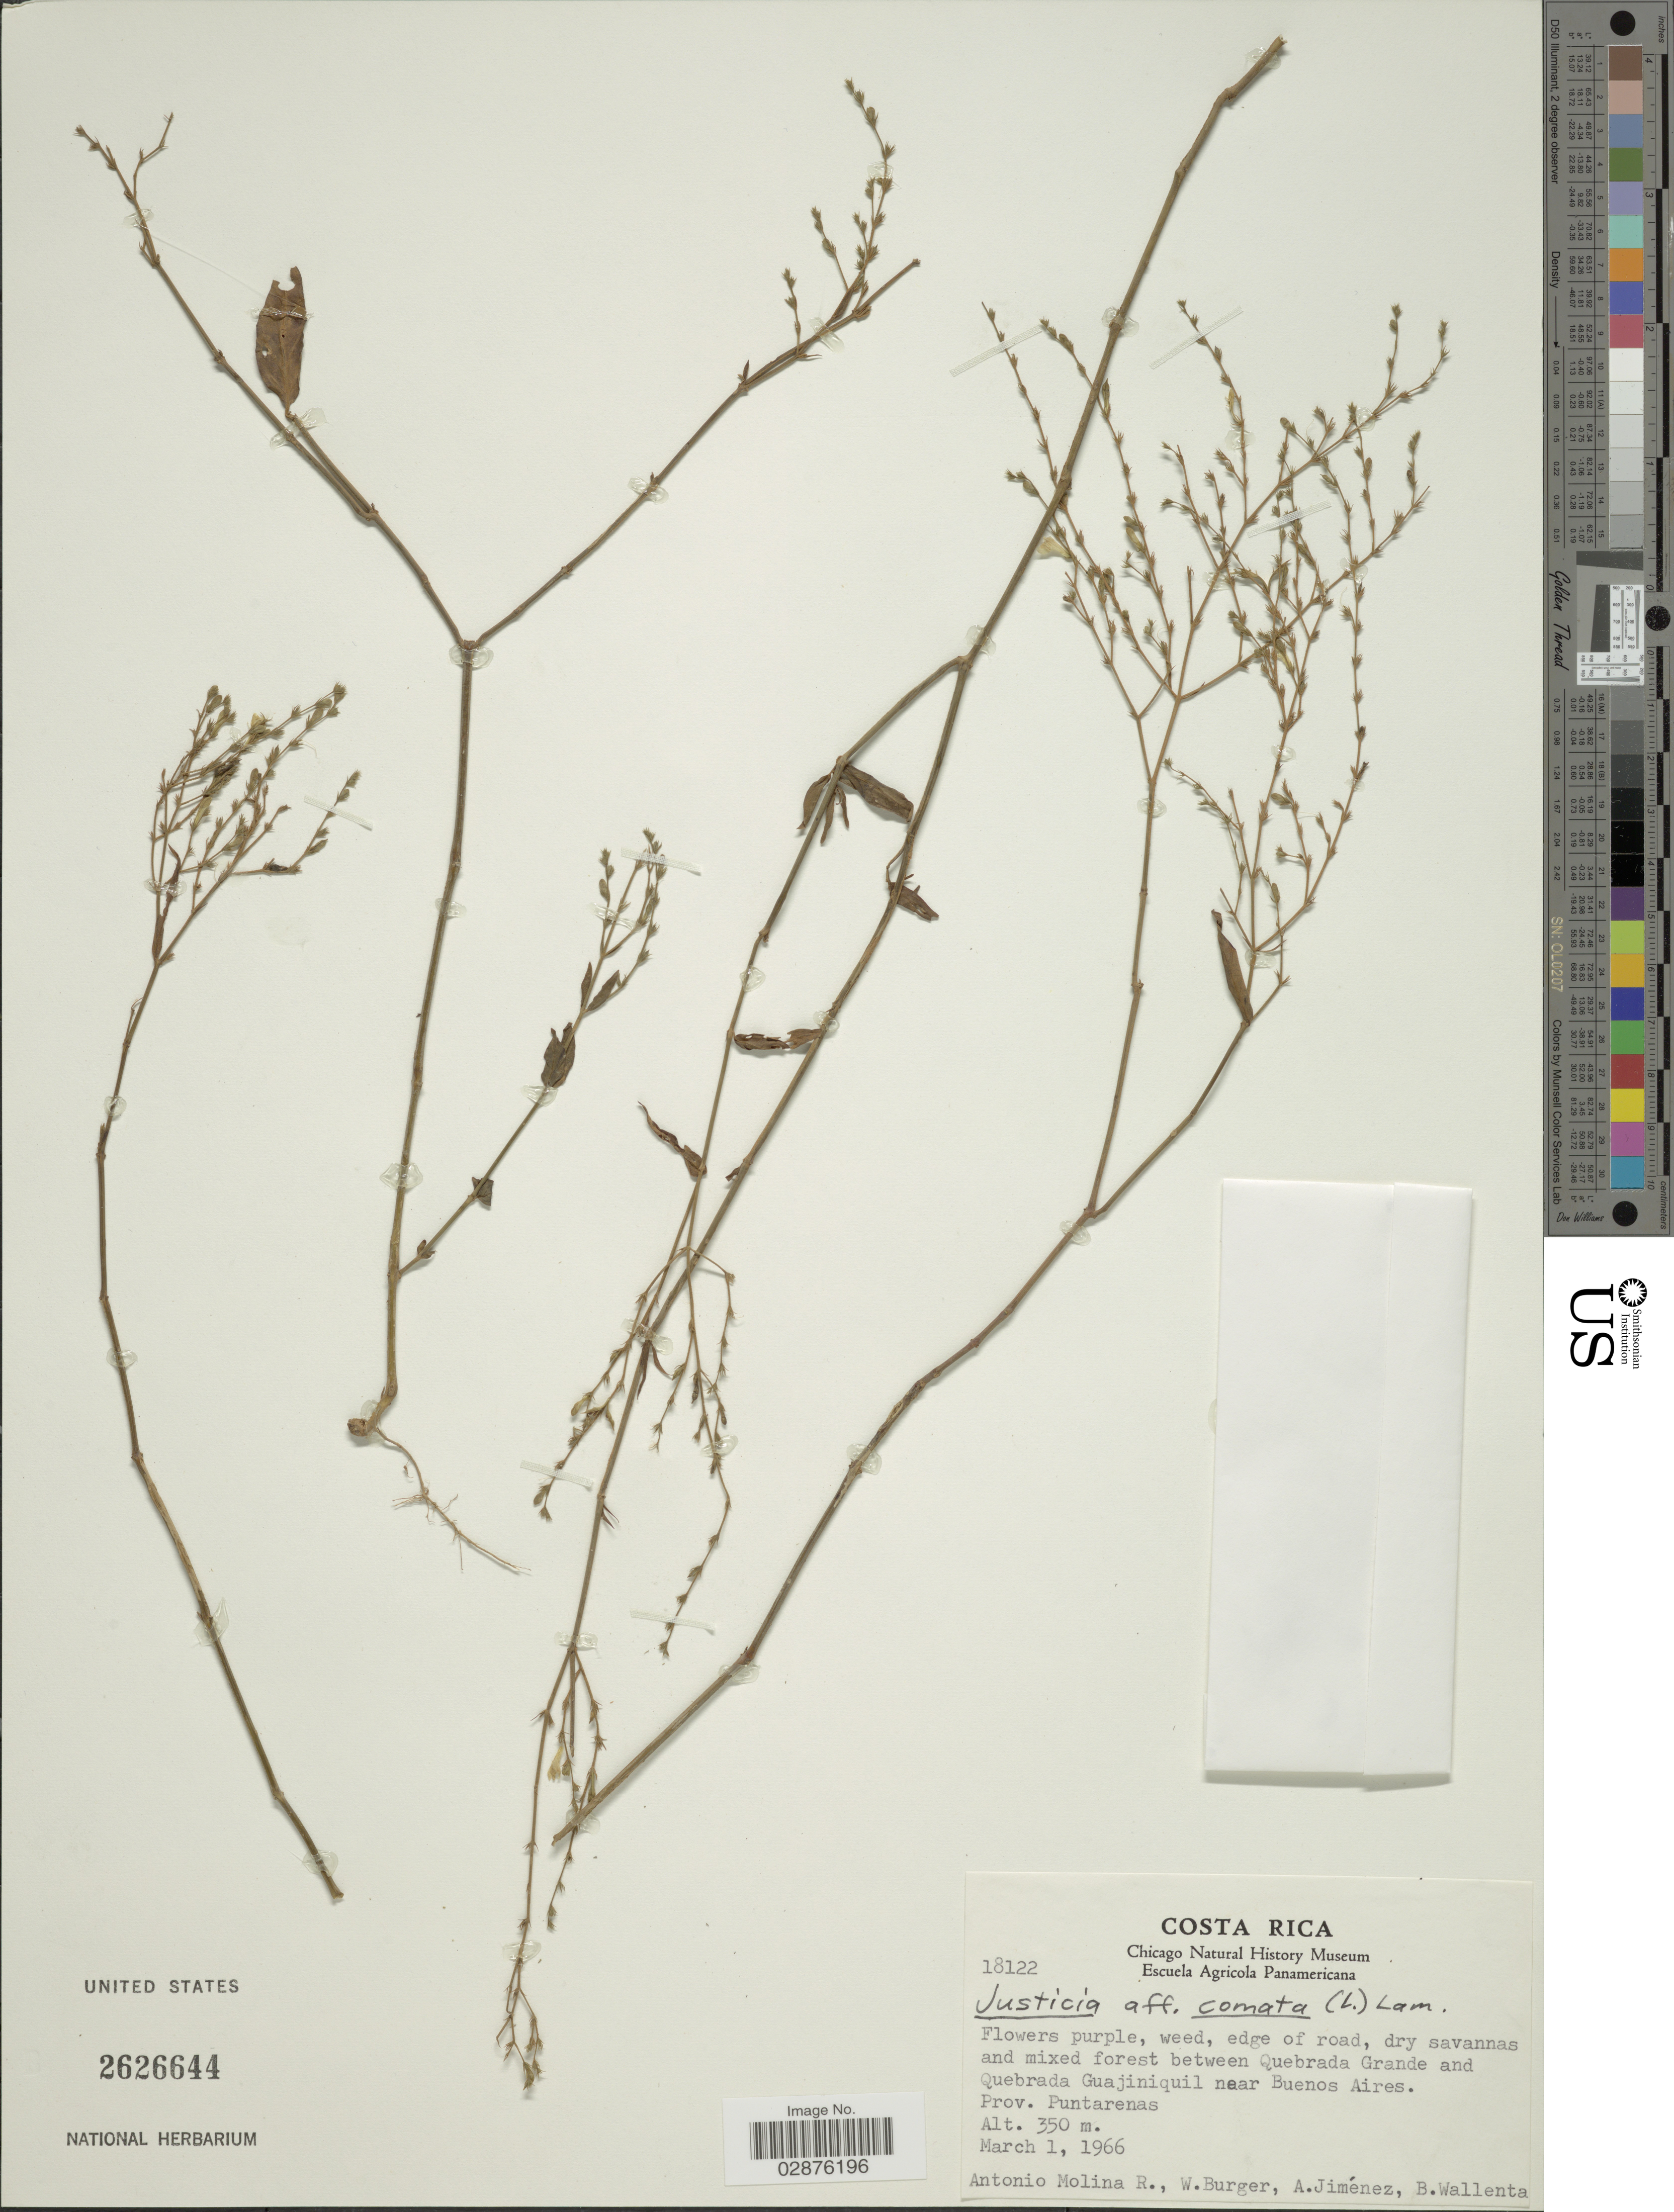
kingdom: Plantae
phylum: Tracheophyta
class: Magnoliopsida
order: Lamiales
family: Acanthaceae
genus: Justicia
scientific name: Justicia comata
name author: (L.) Lam.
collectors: A. Molina R., W. Burger, A. Jiménez & B. Wallenta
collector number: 18122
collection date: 1966-03-01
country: Costa Rica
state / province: Puntarenas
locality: Between Quebrada Grande and Quebrada Guajiniquil near Buenos Aires.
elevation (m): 350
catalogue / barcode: US 2626644